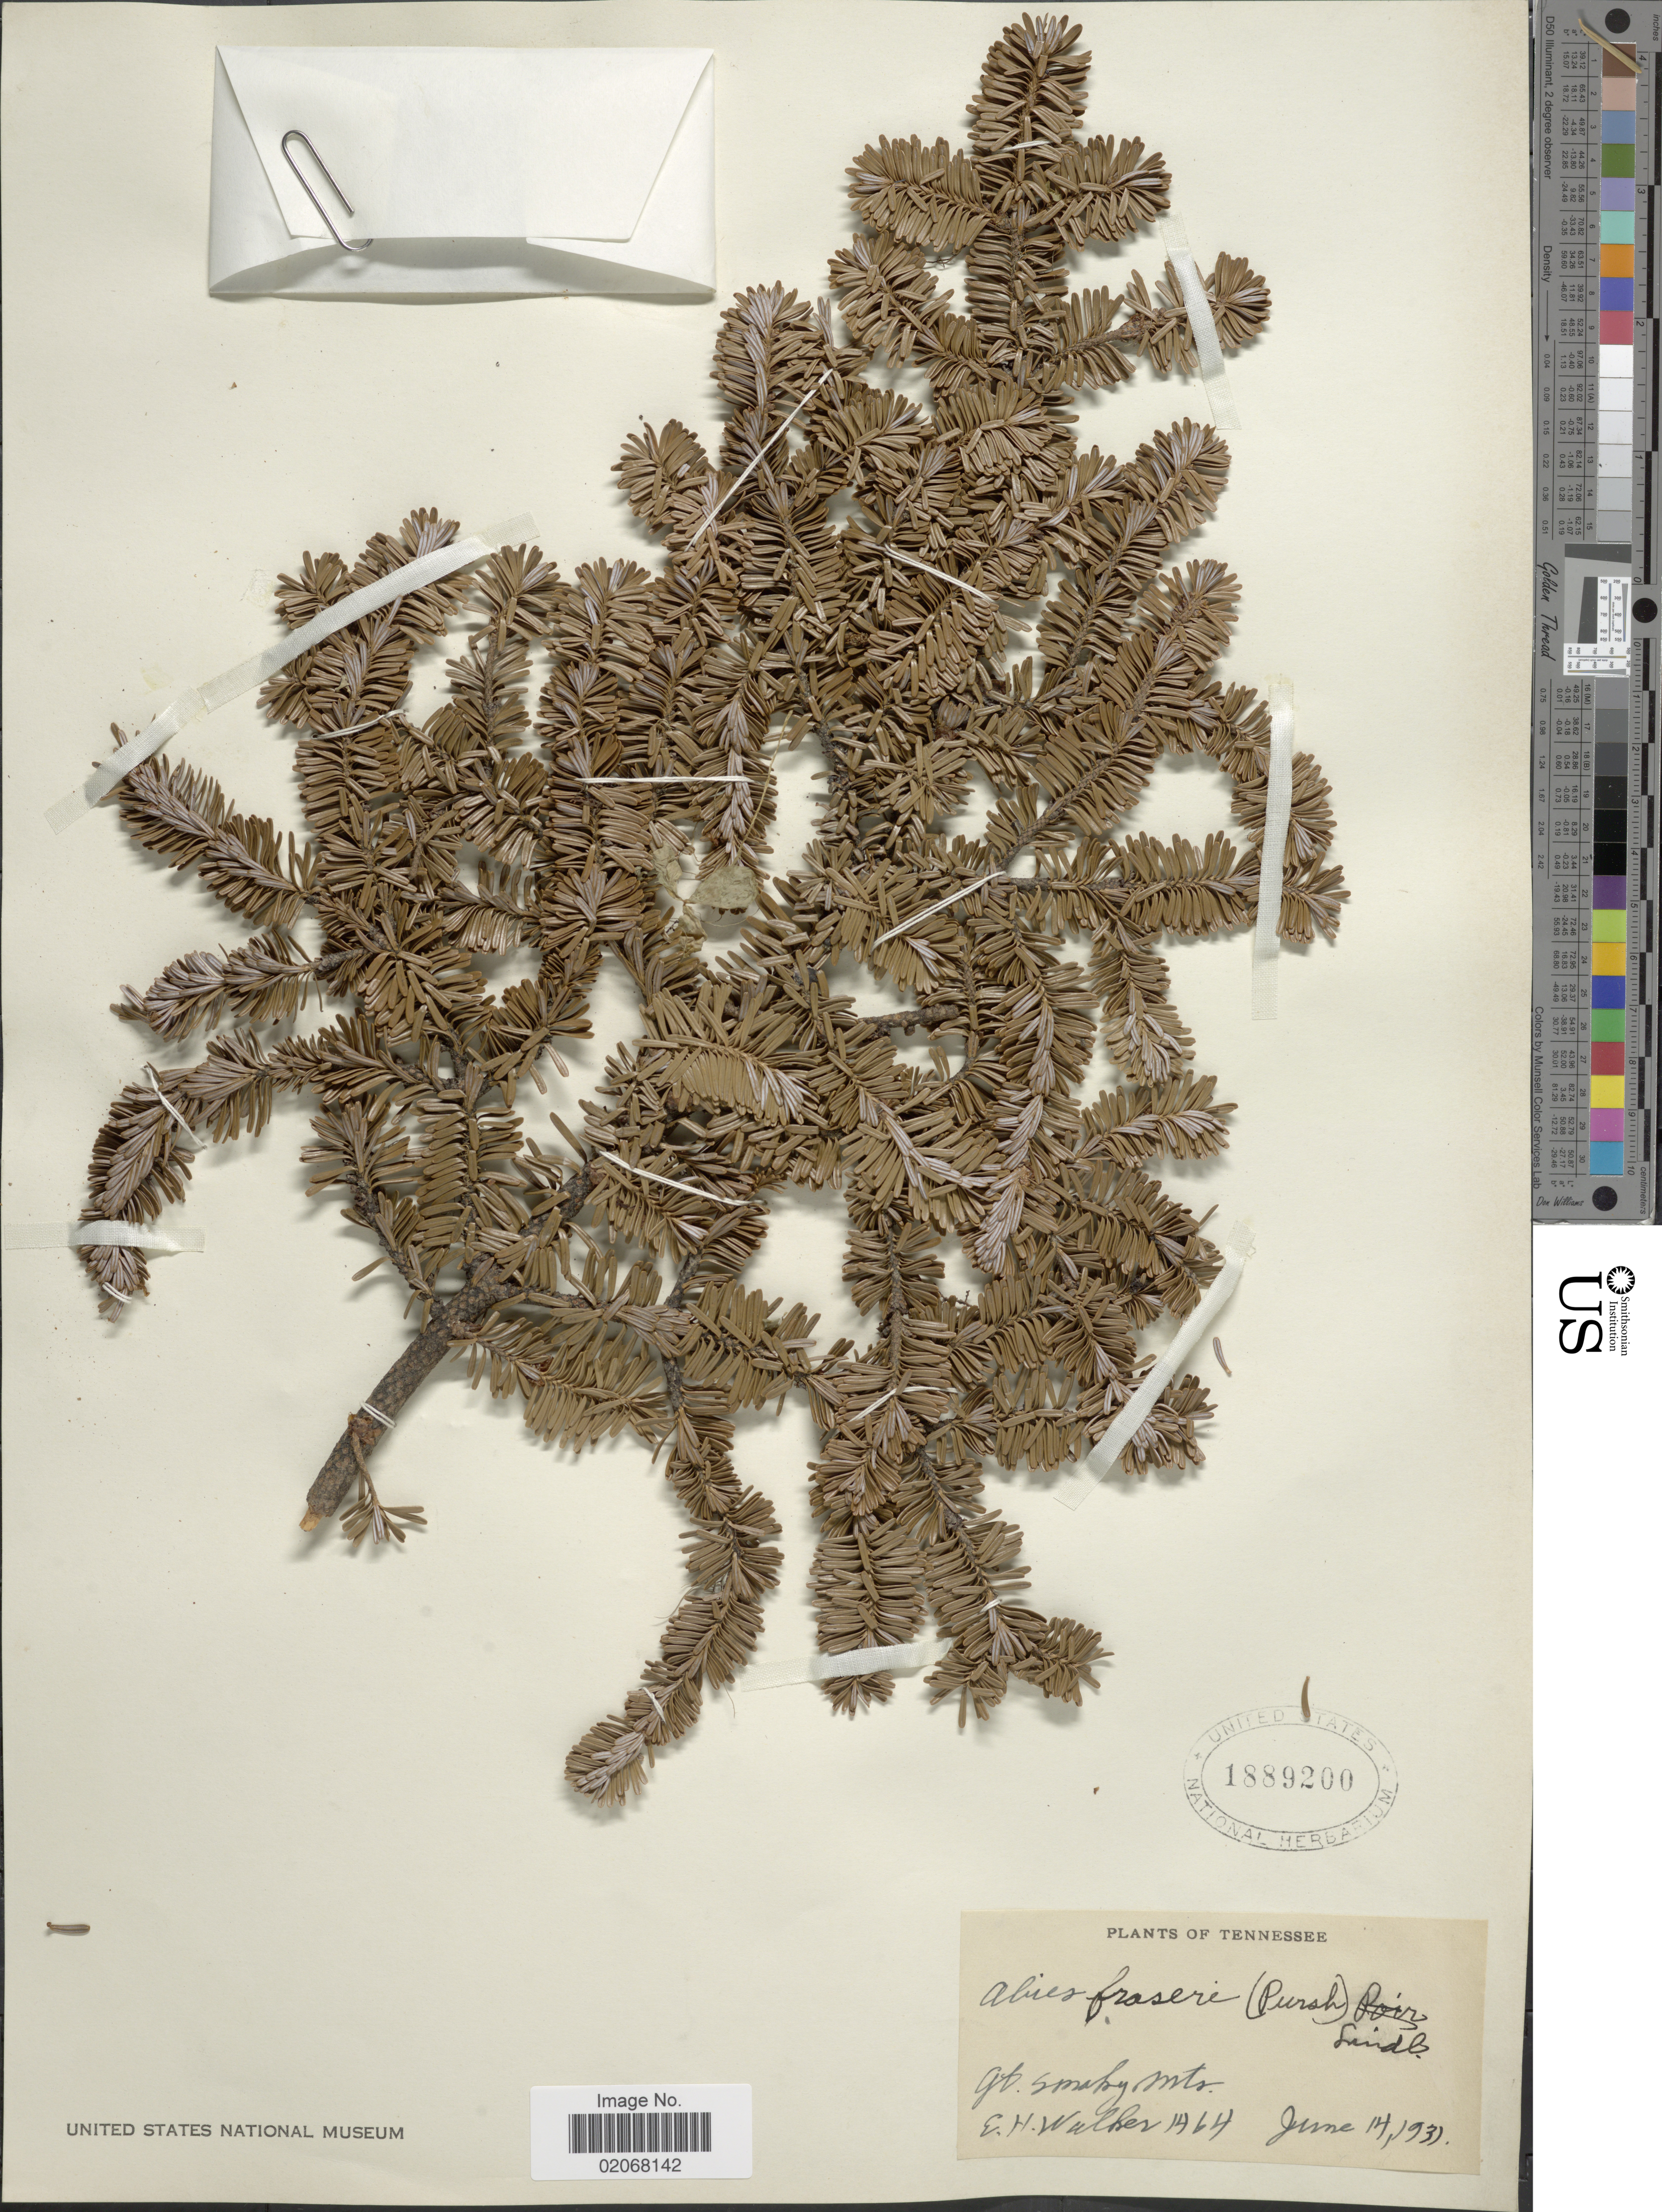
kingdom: Plantae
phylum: Tracheophyta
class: Pinopsida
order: Pinales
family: Pinaceae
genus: Abies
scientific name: Abies fraseri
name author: (Pursh) Poir.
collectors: E. H. Walker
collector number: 1464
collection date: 1931-06-14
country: United States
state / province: Tennessee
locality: Gt. Smoky Mts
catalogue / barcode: US 1889200